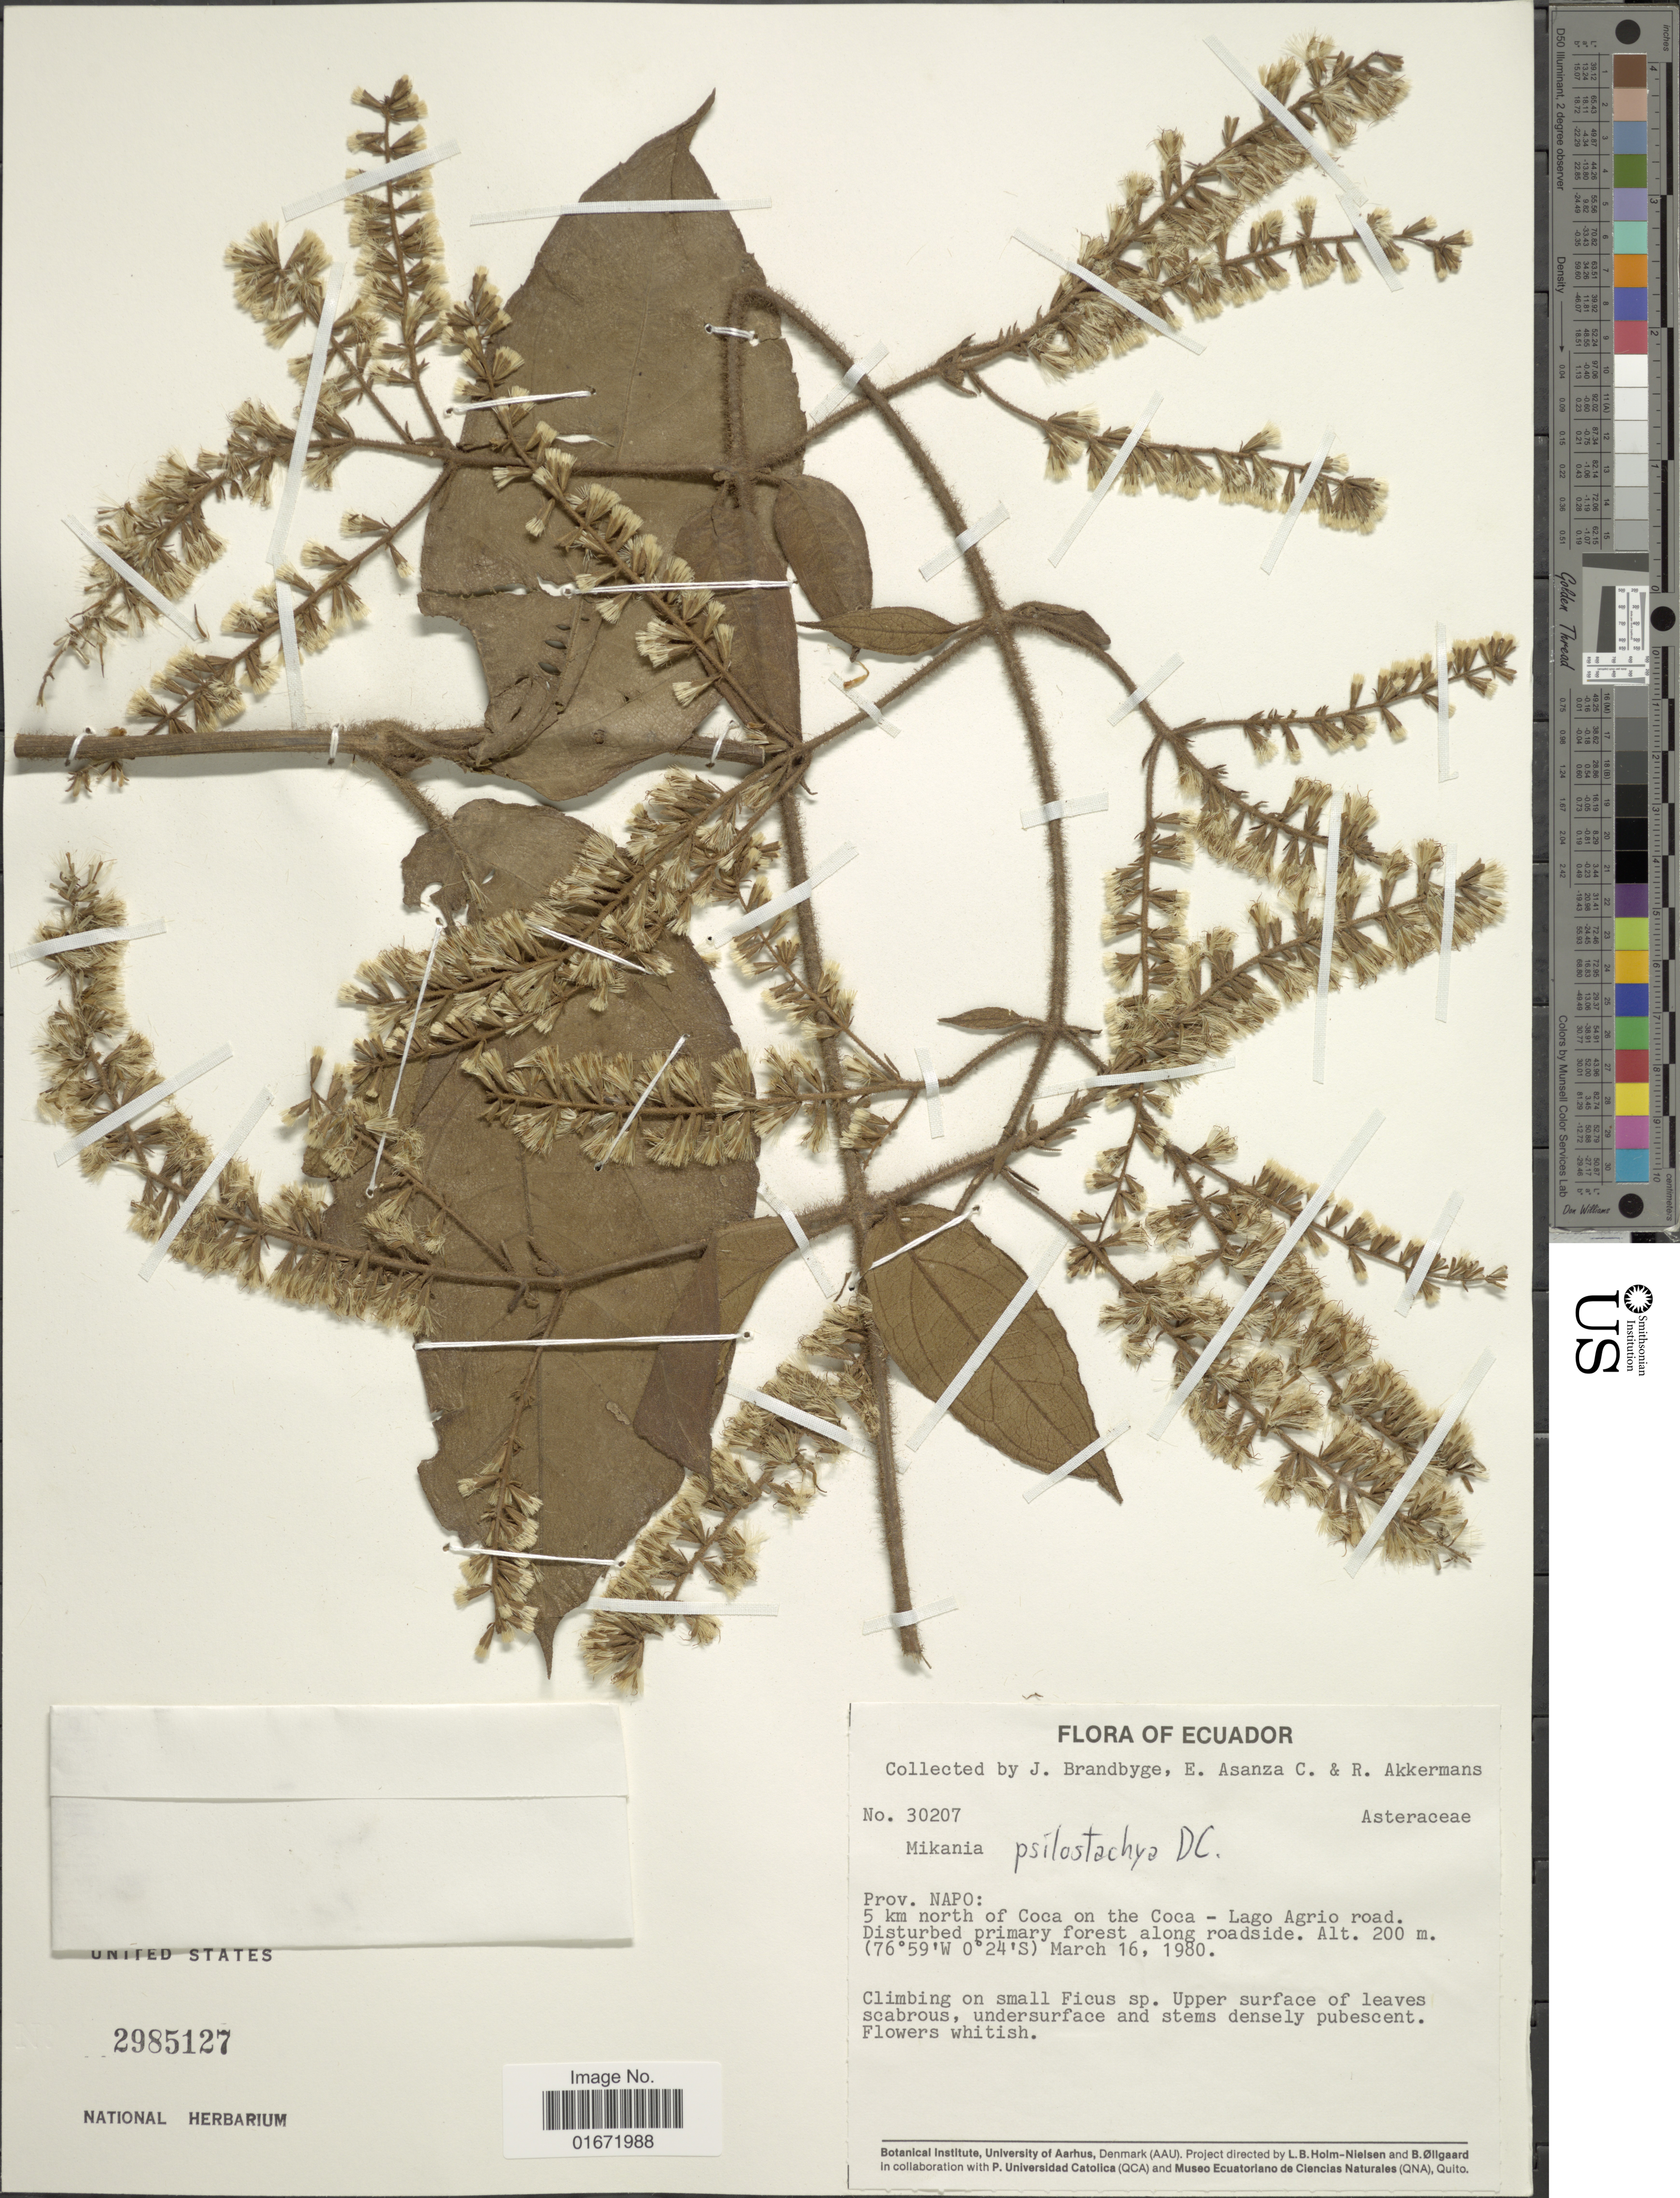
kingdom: Plantae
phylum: Tracheophyta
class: Magnoliopsida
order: Asterales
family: Asteraceae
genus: Mikania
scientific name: Mikania psilostachya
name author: DC.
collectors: J. Brandbyge, E. Asanza C. & R. W. A. P. Akkermans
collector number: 30207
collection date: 1980-03-16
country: Ecuador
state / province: Napo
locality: Prov. Napo: 5 km north of Coca on the Coca - Lago Agrio road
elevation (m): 200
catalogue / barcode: US 2985127